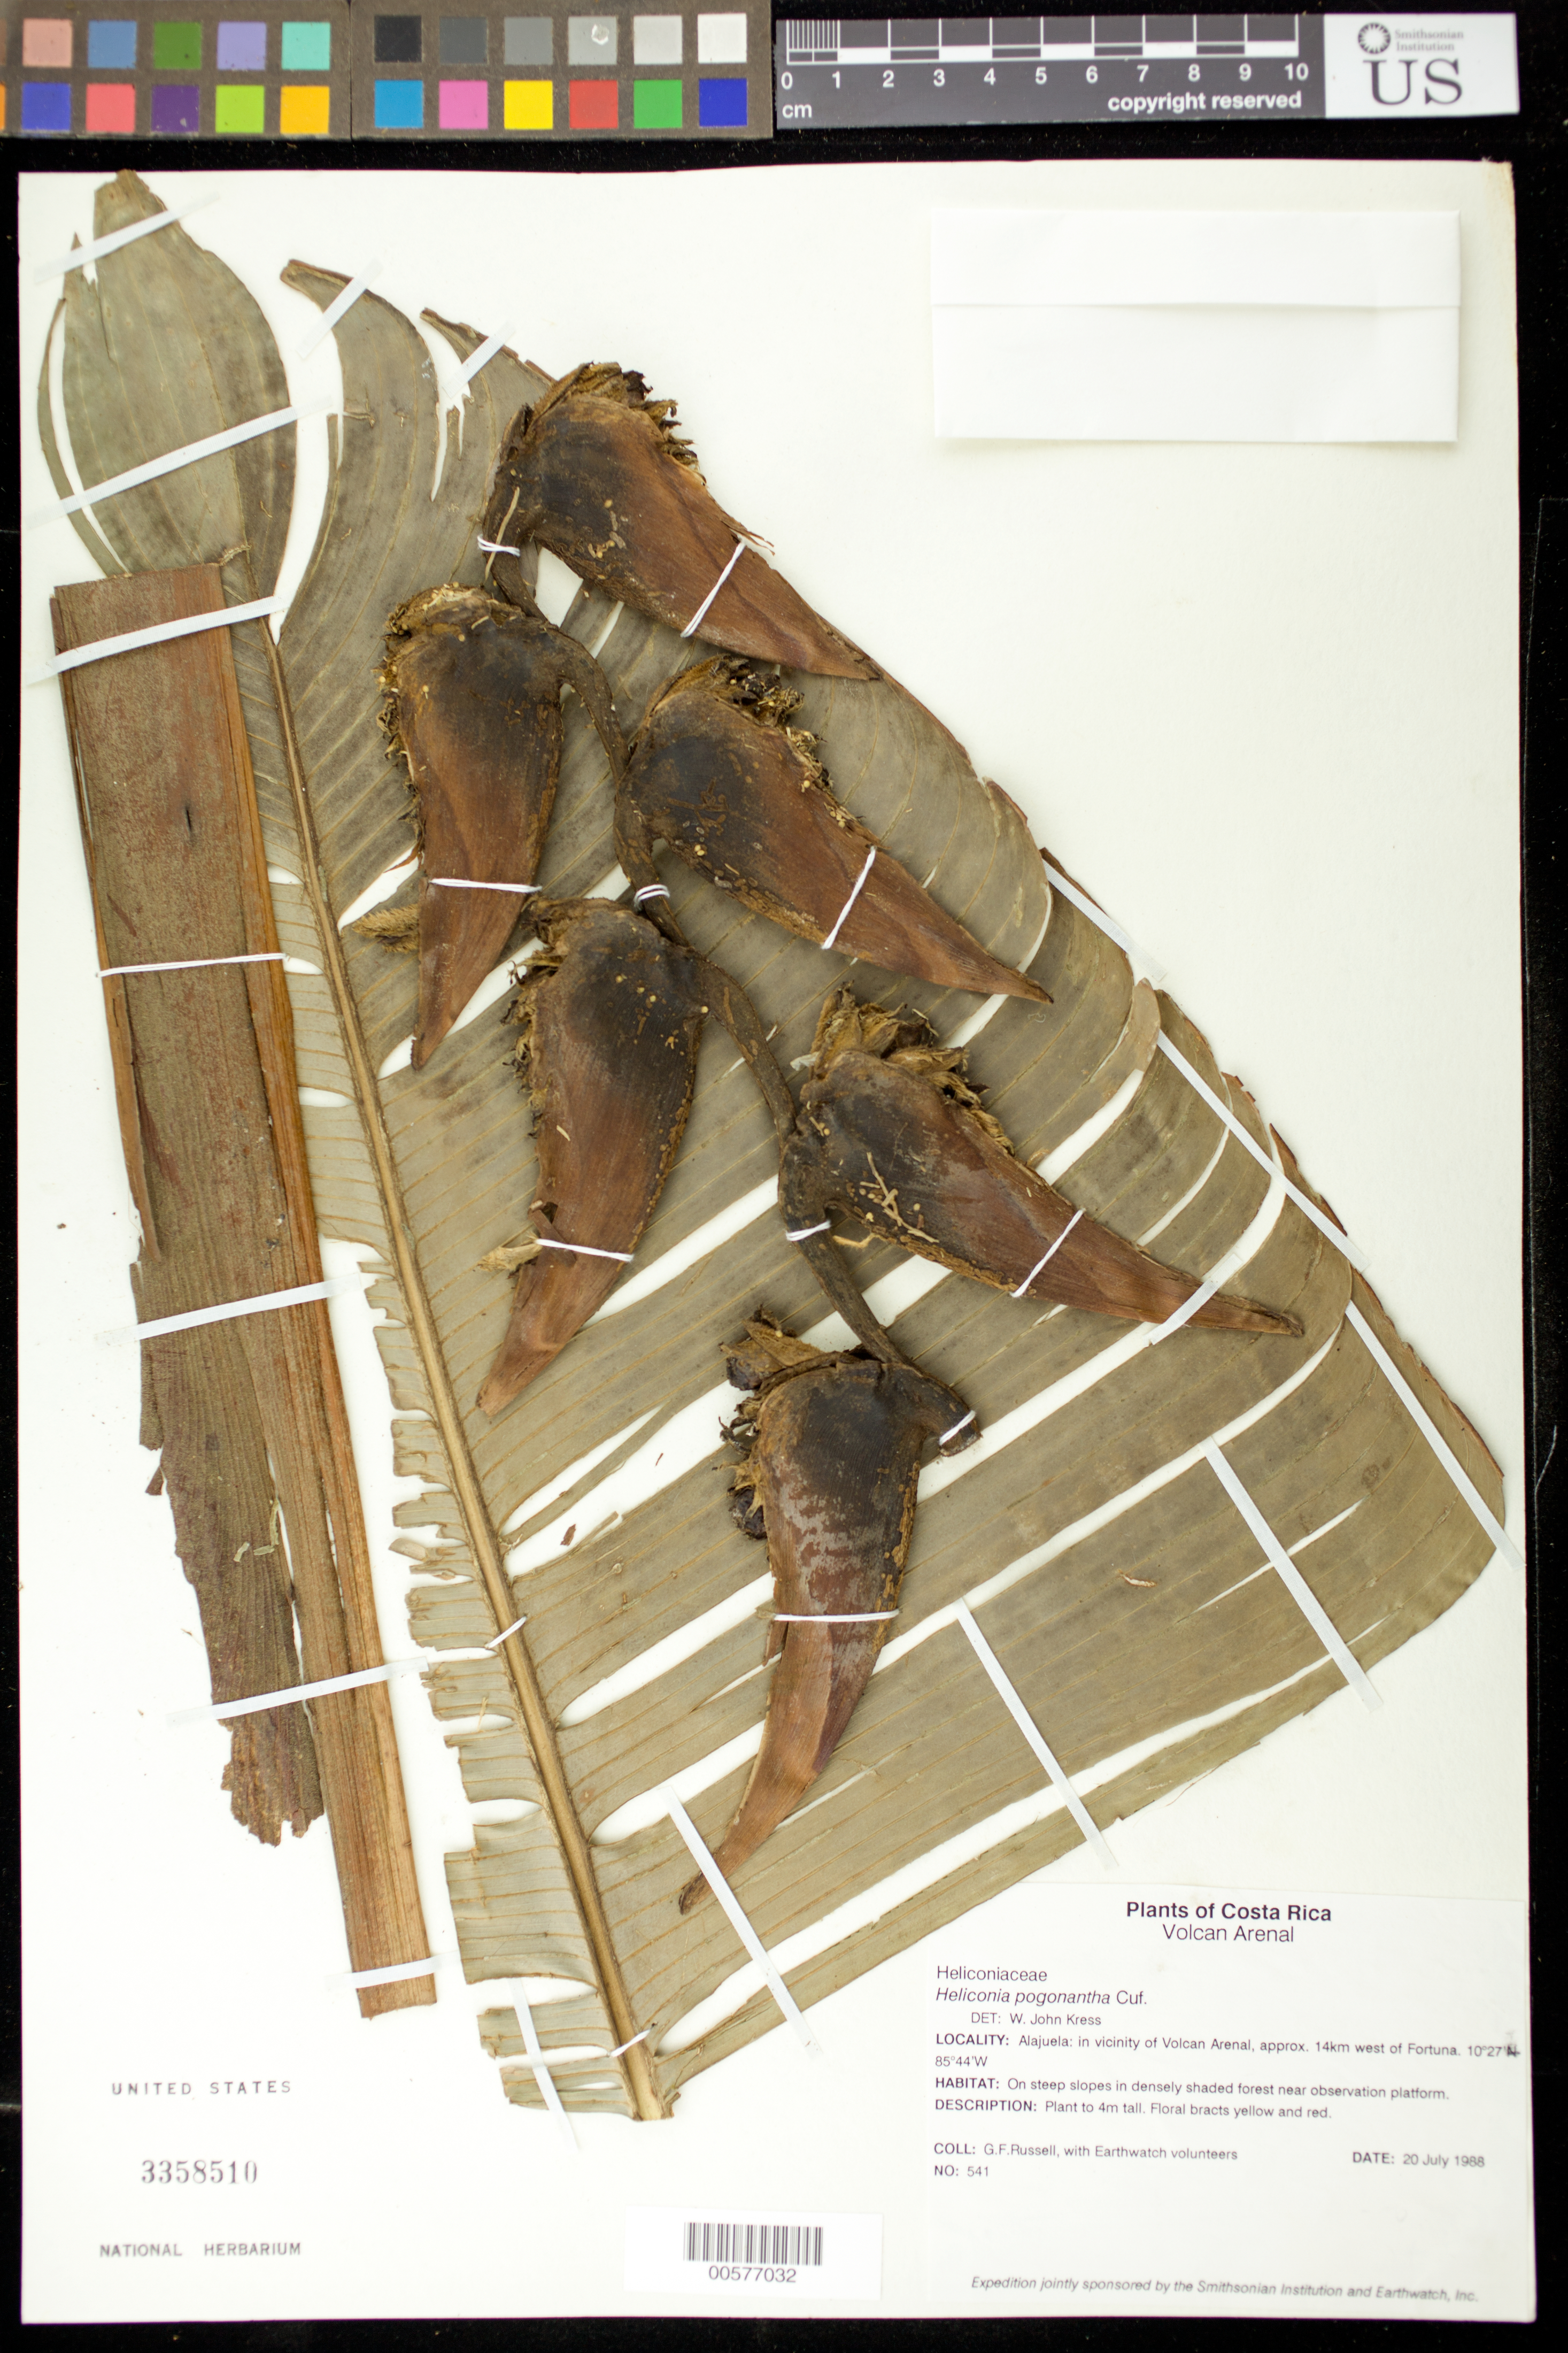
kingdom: Plantae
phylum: Tracheophyta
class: Liliopsida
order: Zingiberales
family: Heliconiaceae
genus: Heliconia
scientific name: Heliconia pogonantha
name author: Cufod.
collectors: G. Russell & E. Temeles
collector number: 541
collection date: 1988-07-20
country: Costa Rica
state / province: Alajuela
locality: Alajuela: in vicinity of Volcan Arenal, approx. 14 km west of Fortuna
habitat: On steep slopes in densely shaded forest near observation platform.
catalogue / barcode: US 3358510